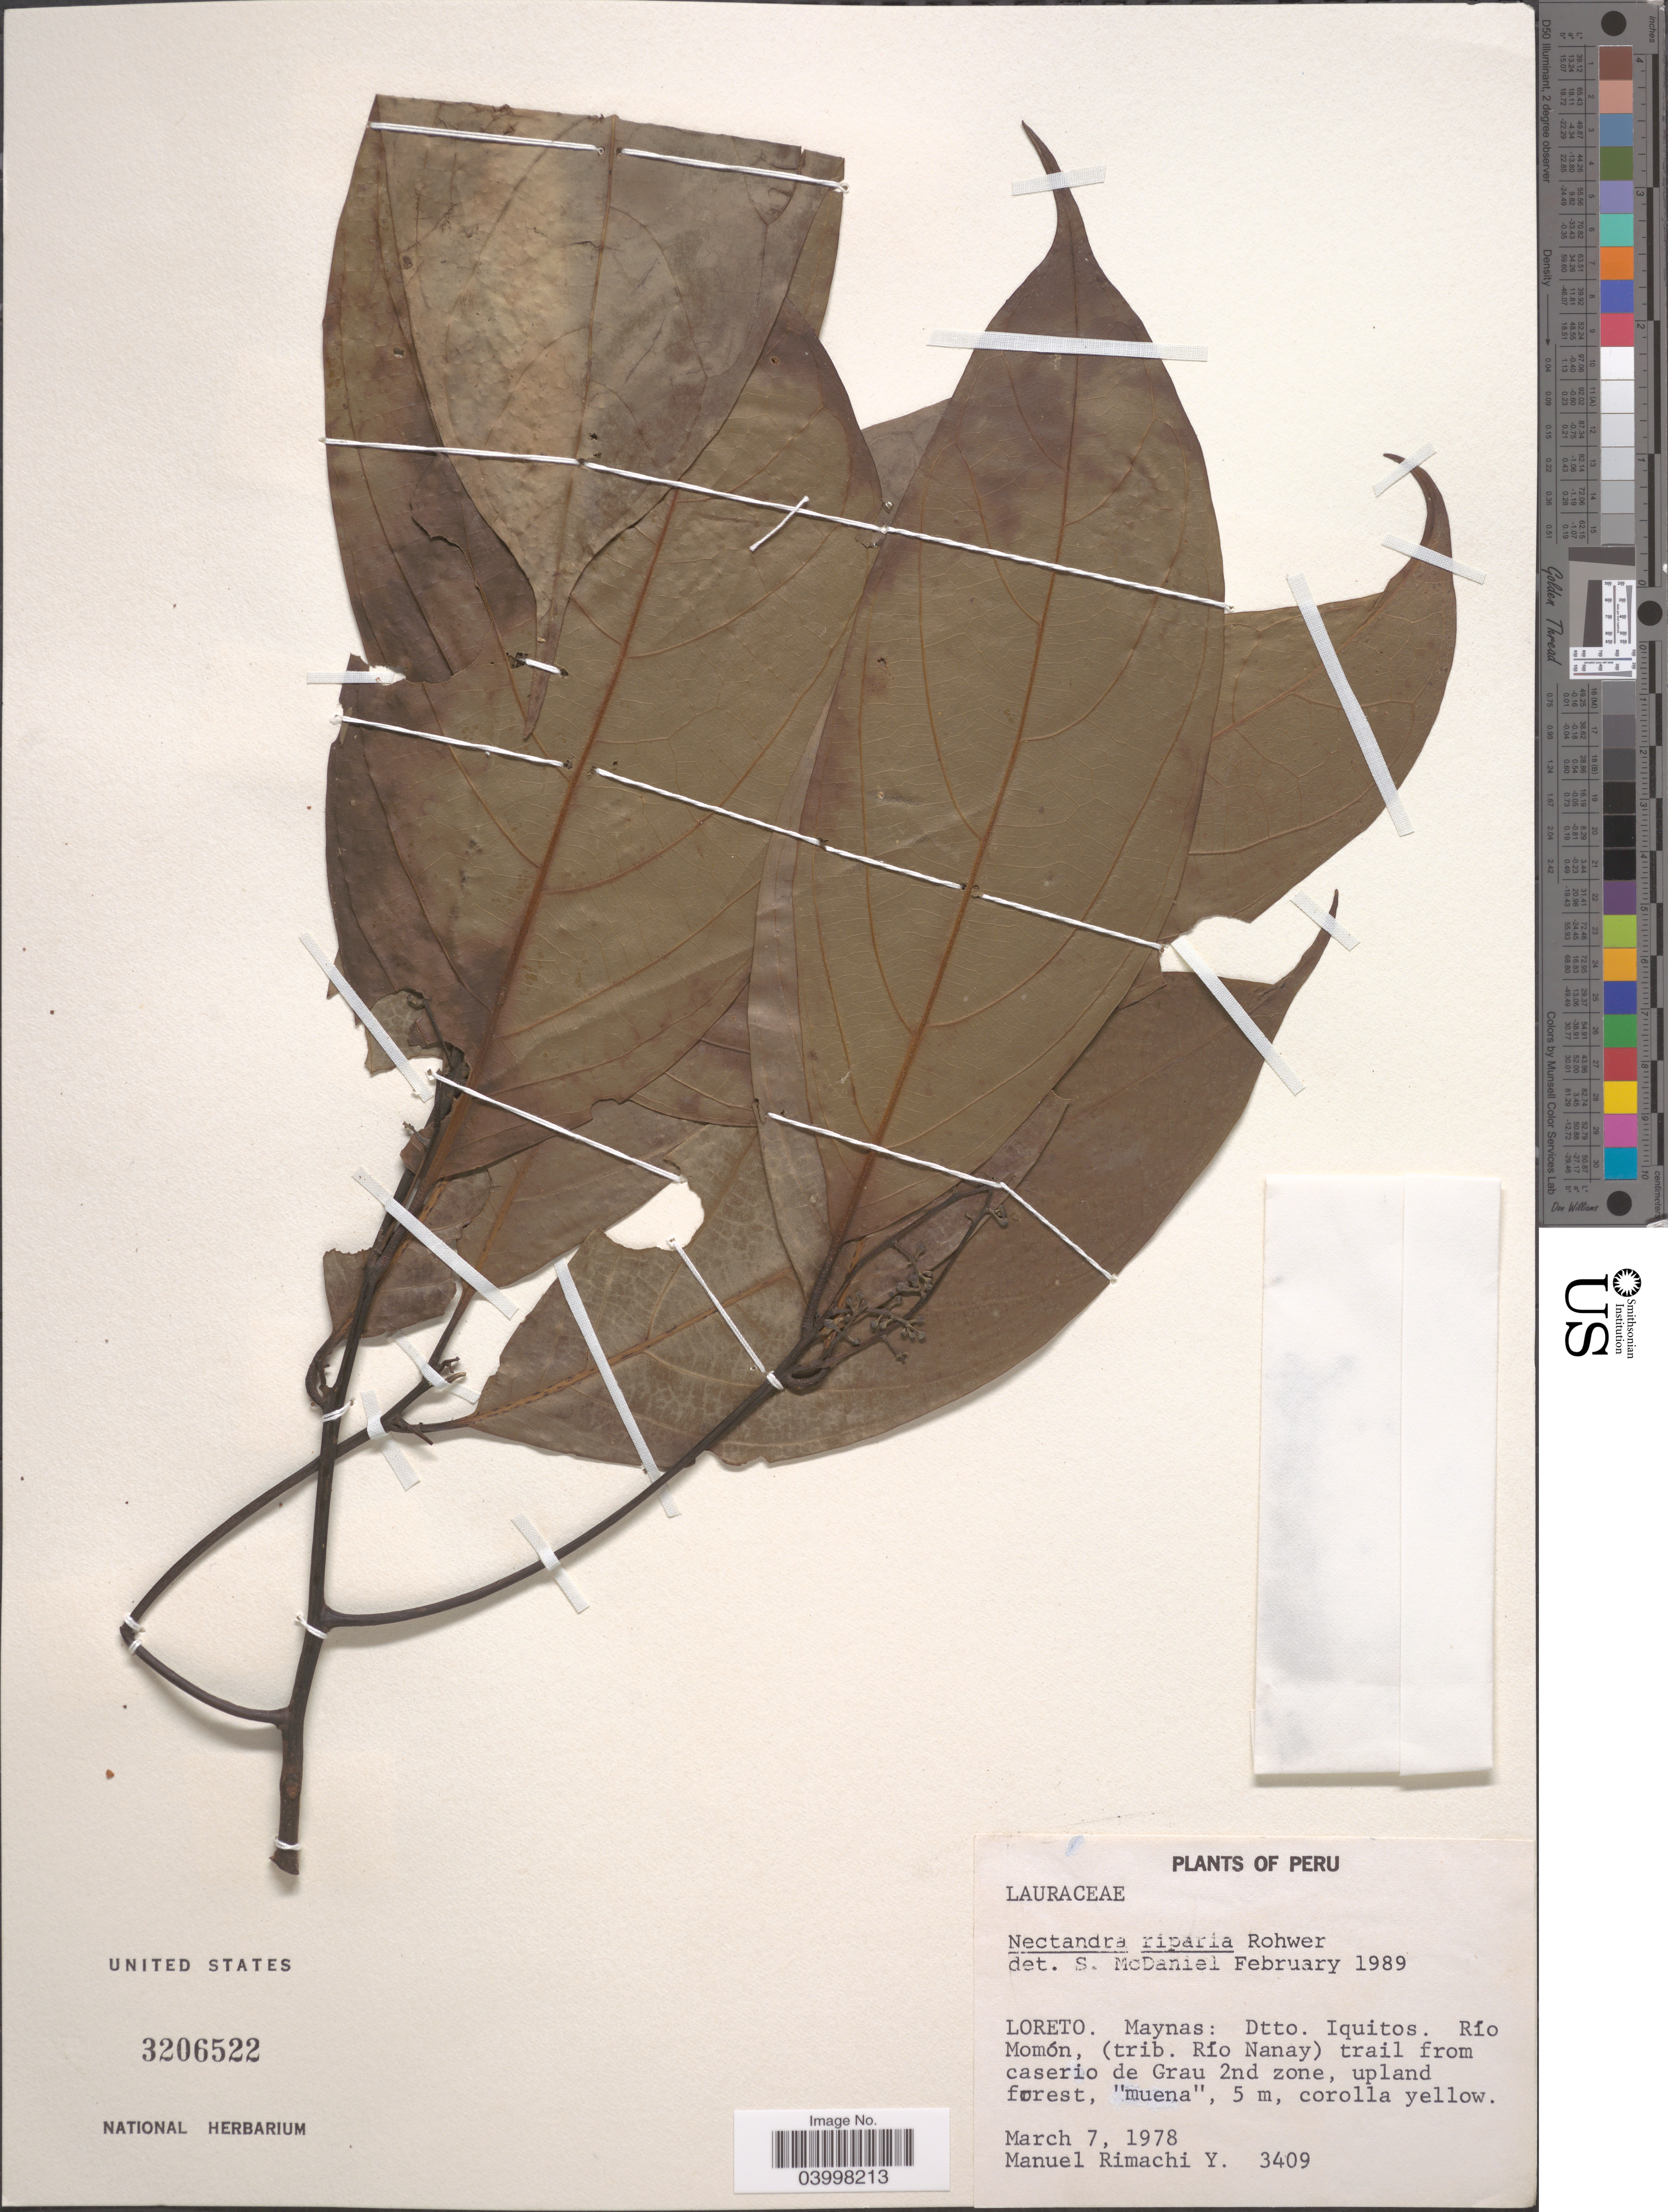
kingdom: Plantae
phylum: Tracheophyta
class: Magnoliopsida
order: Laurales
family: Lauraceae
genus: Nectandra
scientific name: Nectandra riparia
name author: Rohwer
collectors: M. Rimachi Y.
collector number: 3409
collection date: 1978-03-07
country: Peru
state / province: Loreto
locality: Maynas: Dtto. Iquitos. Río Momón, (trib. Río Nanay) trail from caserio de Grau 2nd zone, upland forest.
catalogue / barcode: US 3206522